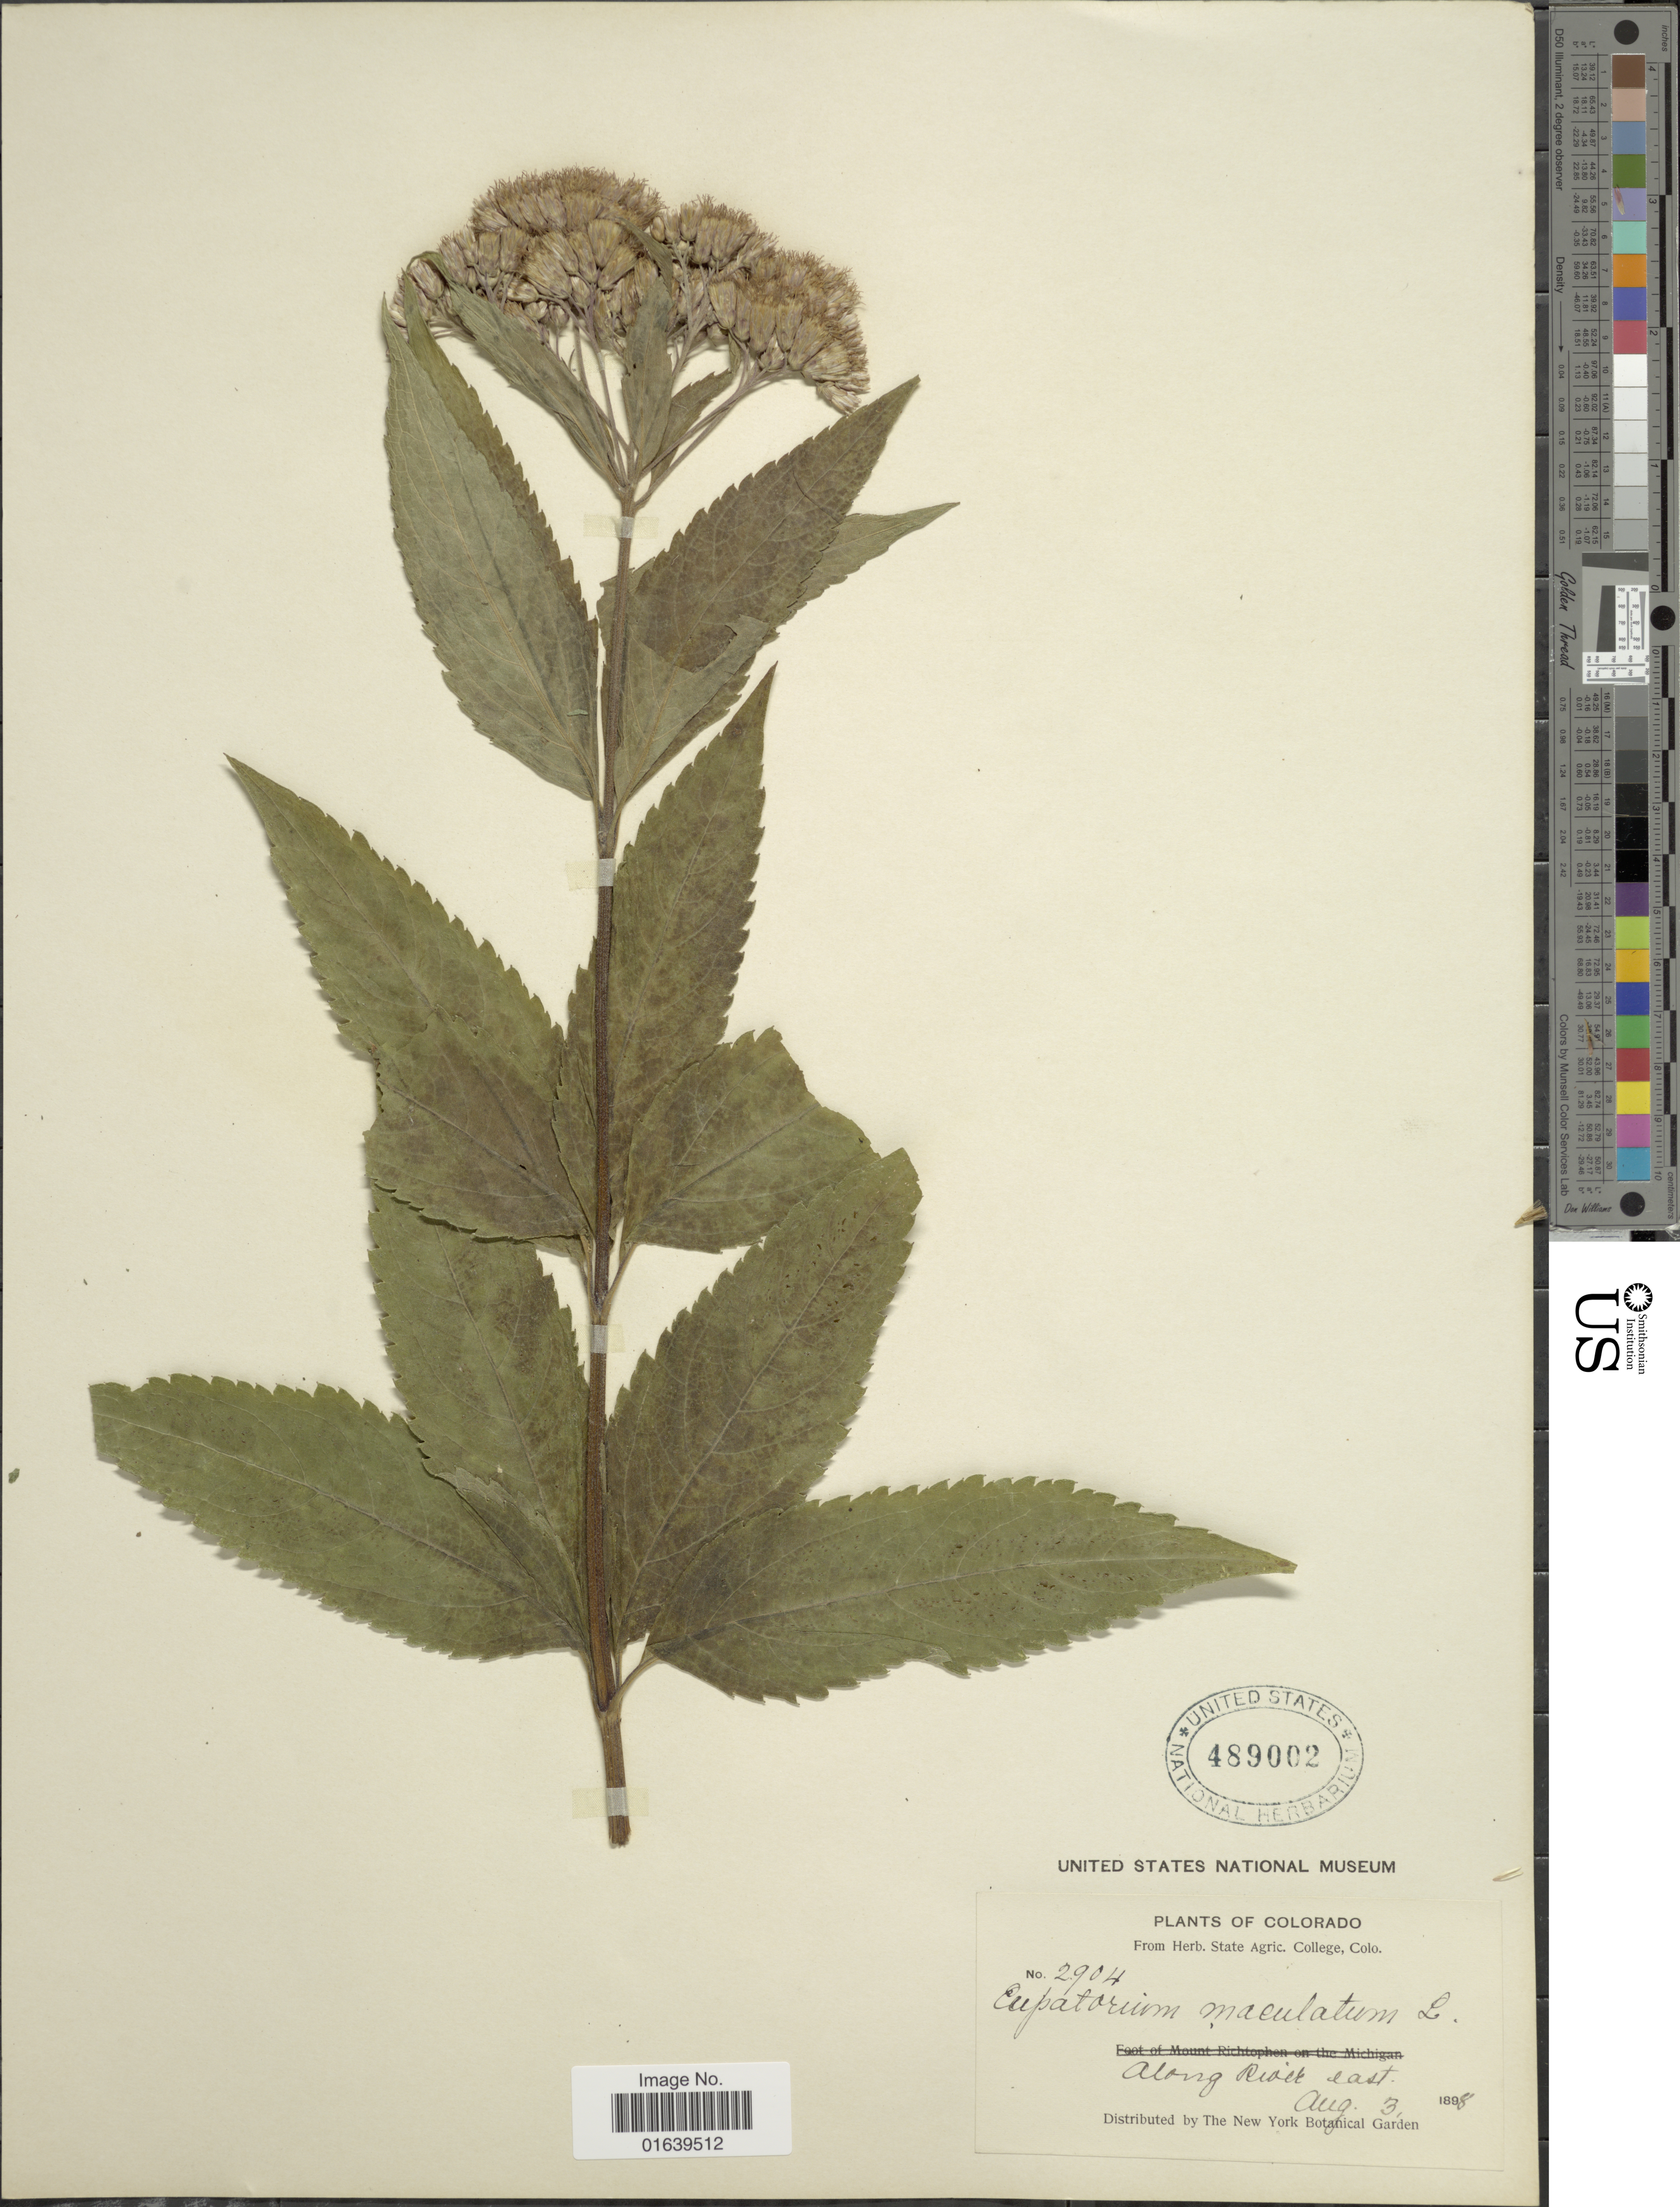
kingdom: Plantae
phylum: Tracheophyta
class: Magnoliopsida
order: Asterales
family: Asteraceae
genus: Eupatorium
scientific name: Eupatorium maculatum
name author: L.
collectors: ex herb. State Agric. College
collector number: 2904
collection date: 1898-08-03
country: United States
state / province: Colorado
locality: Along River East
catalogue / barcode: US 489002